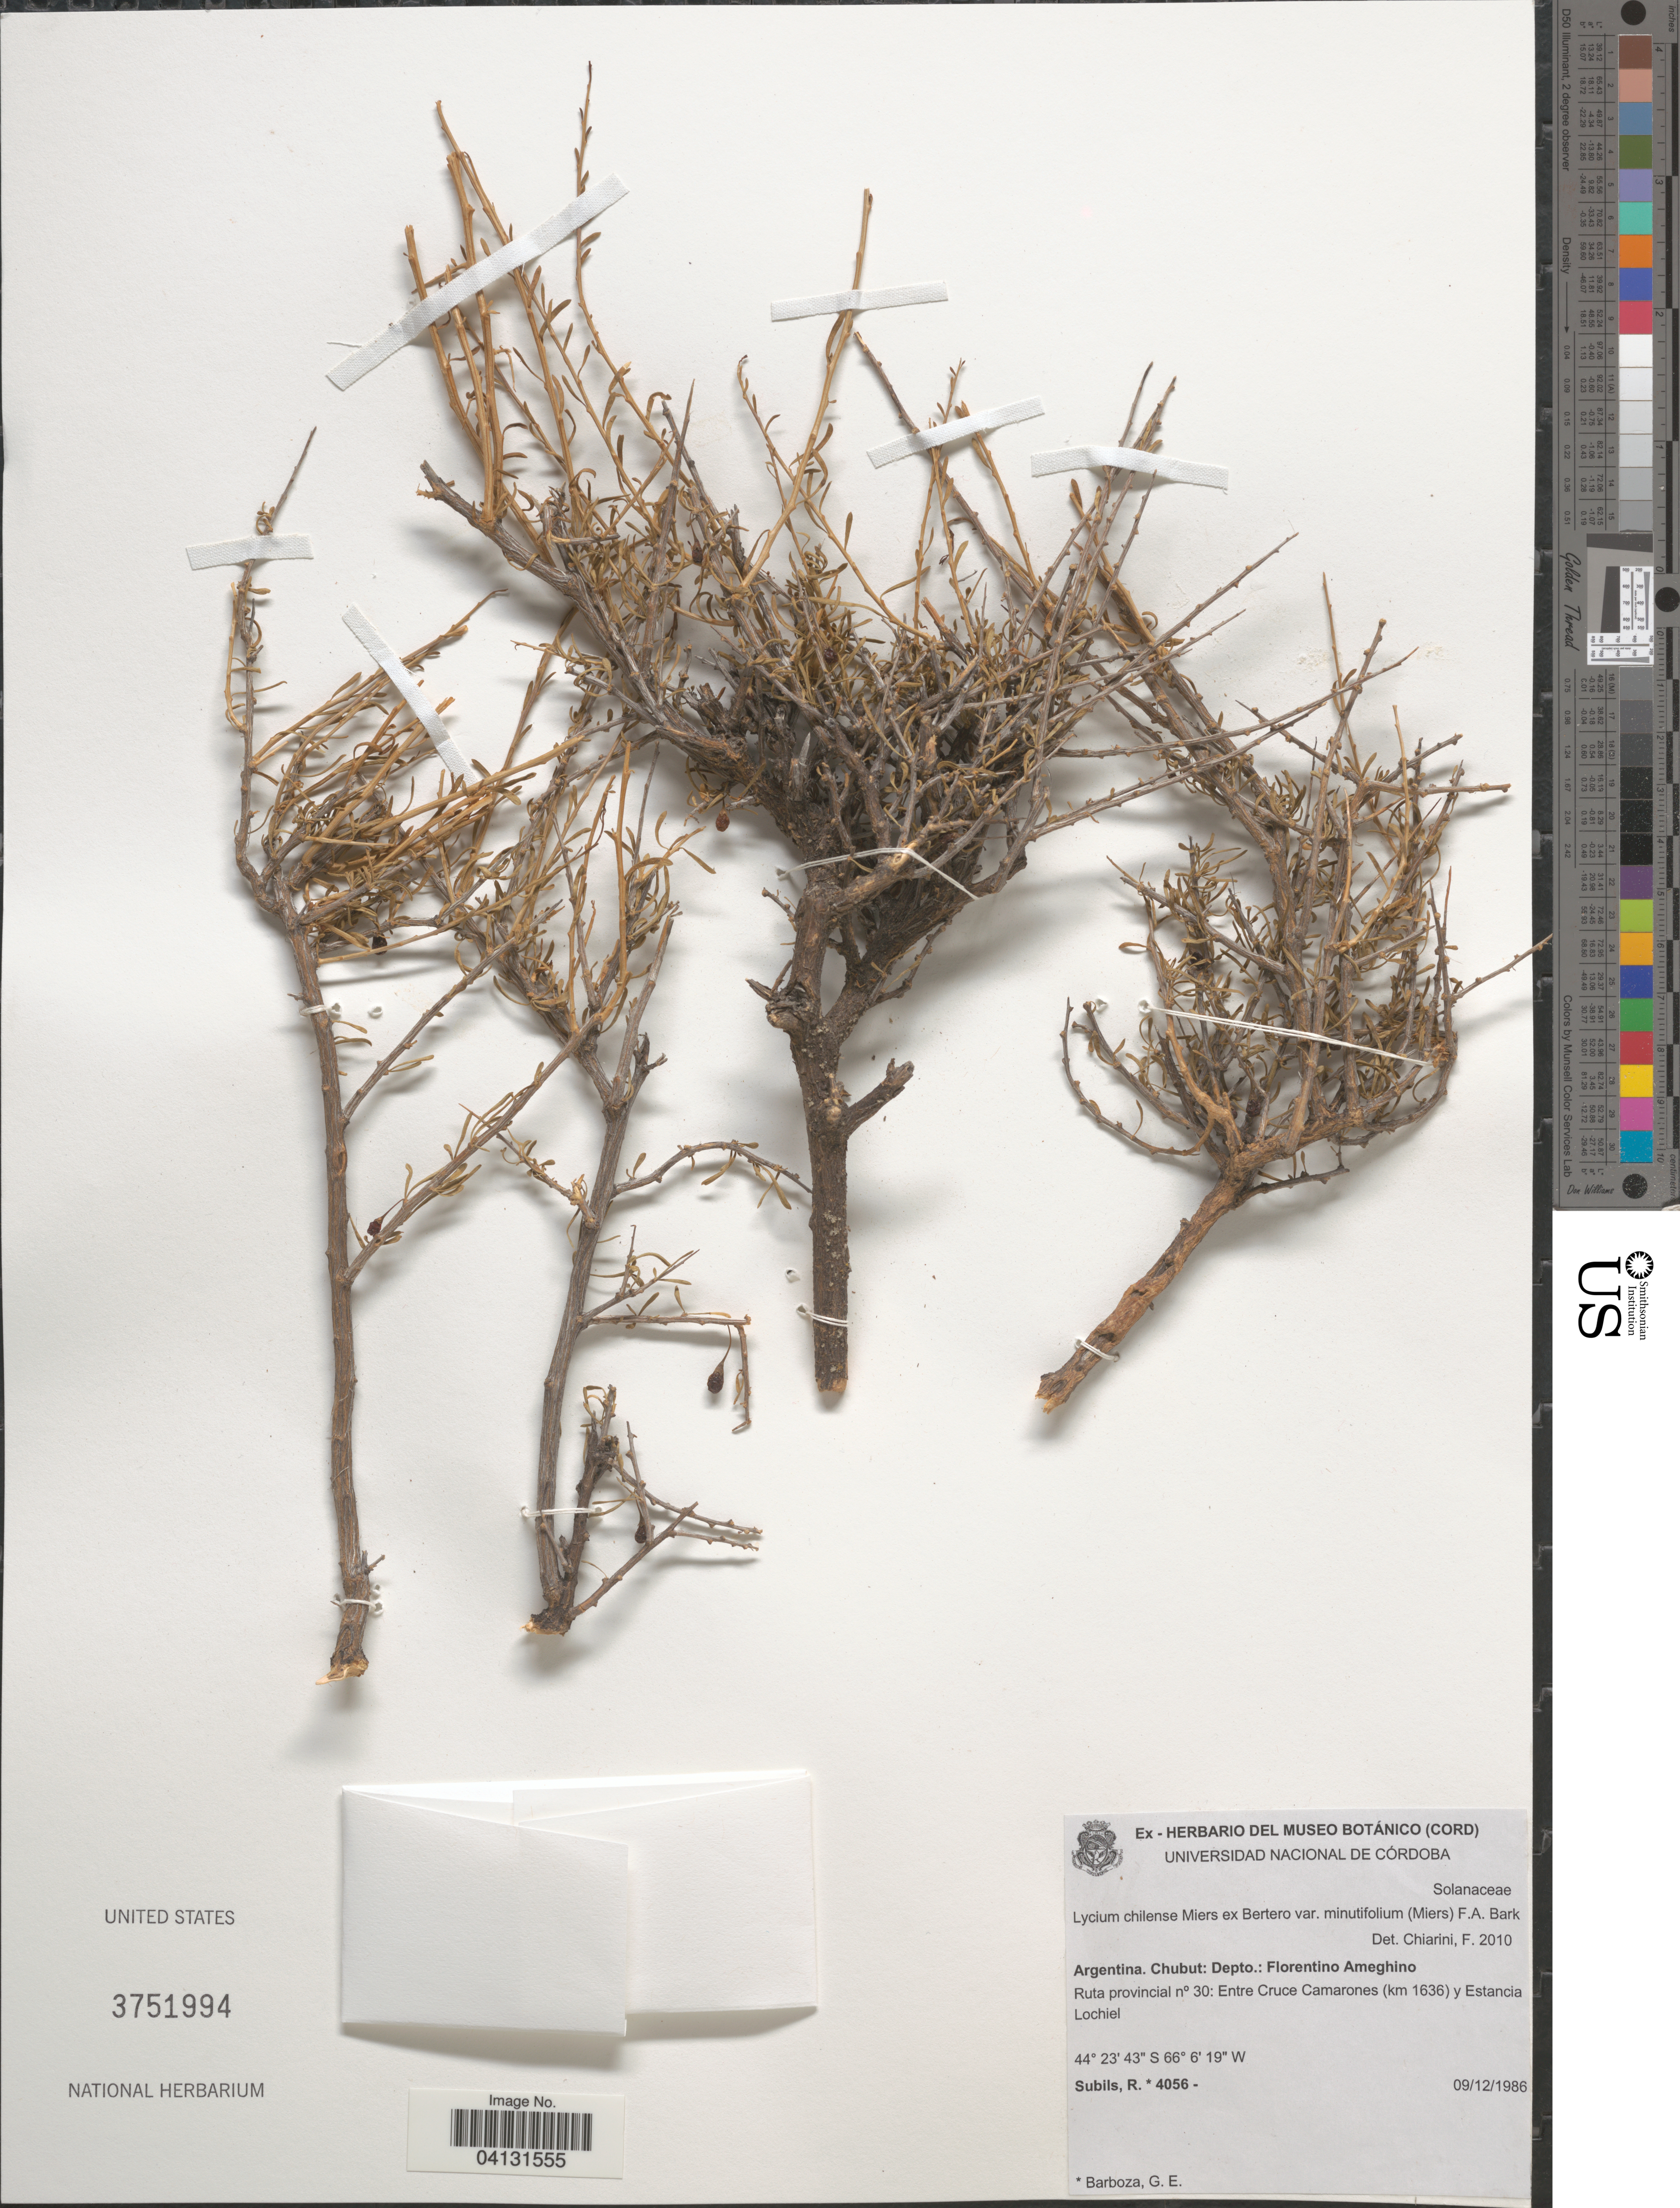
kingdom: Plantae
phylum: Tracheophyta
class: Magnoliopsida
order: Solanales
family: Solanaceae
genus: Lycium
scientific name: Lycium chilense var. minutifolium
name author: A. Terracc.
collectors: R. Subils & G. E. Barboza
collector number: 4056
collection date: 1986-12-09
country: Argentina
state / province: Chubut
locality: Depto.: Florentino Ameghino. Ruta provincial n° 30: Entre Cruce Camarones (km 1636) y Estancia Lochiel.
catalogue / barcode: US 3751994